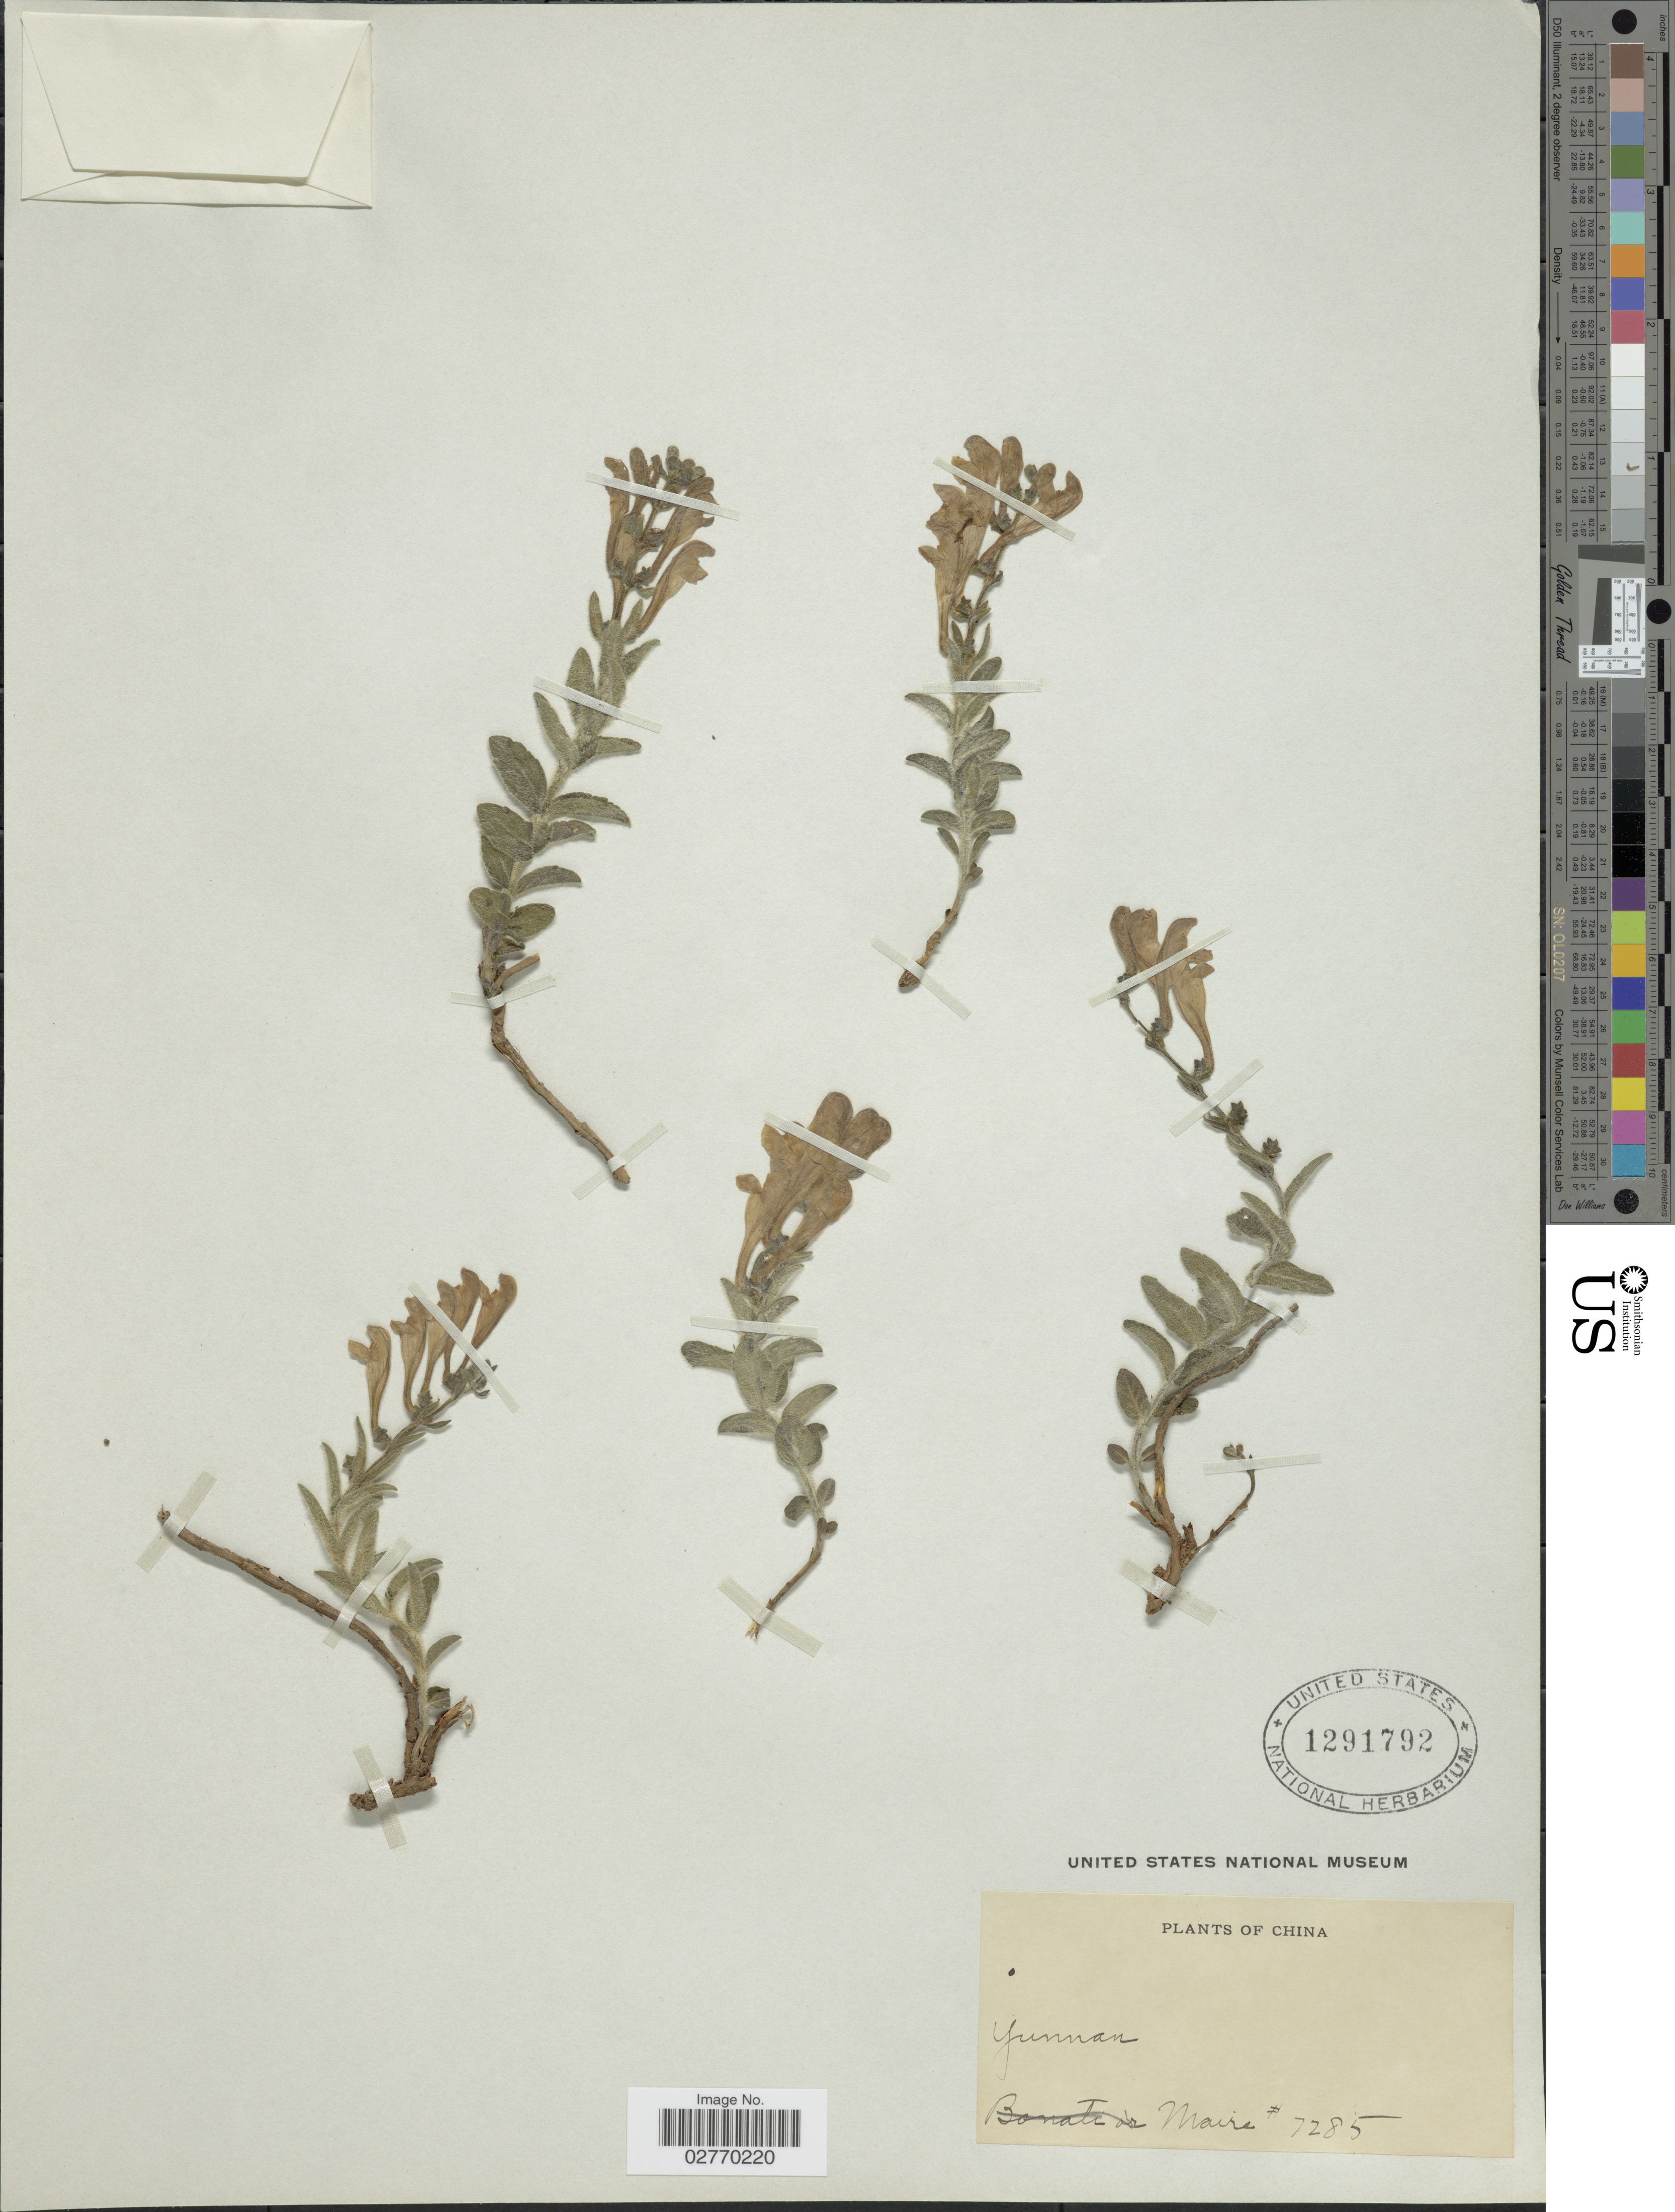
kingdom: Plantae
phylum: Tracheophyta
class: Magnoliopsida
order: Lamiales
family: Lamiaceae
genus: Scutellaria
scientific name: Scutellaria sp.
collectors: Maire, --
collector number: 7285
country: China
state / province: Yunnan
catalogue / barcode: US 1291792